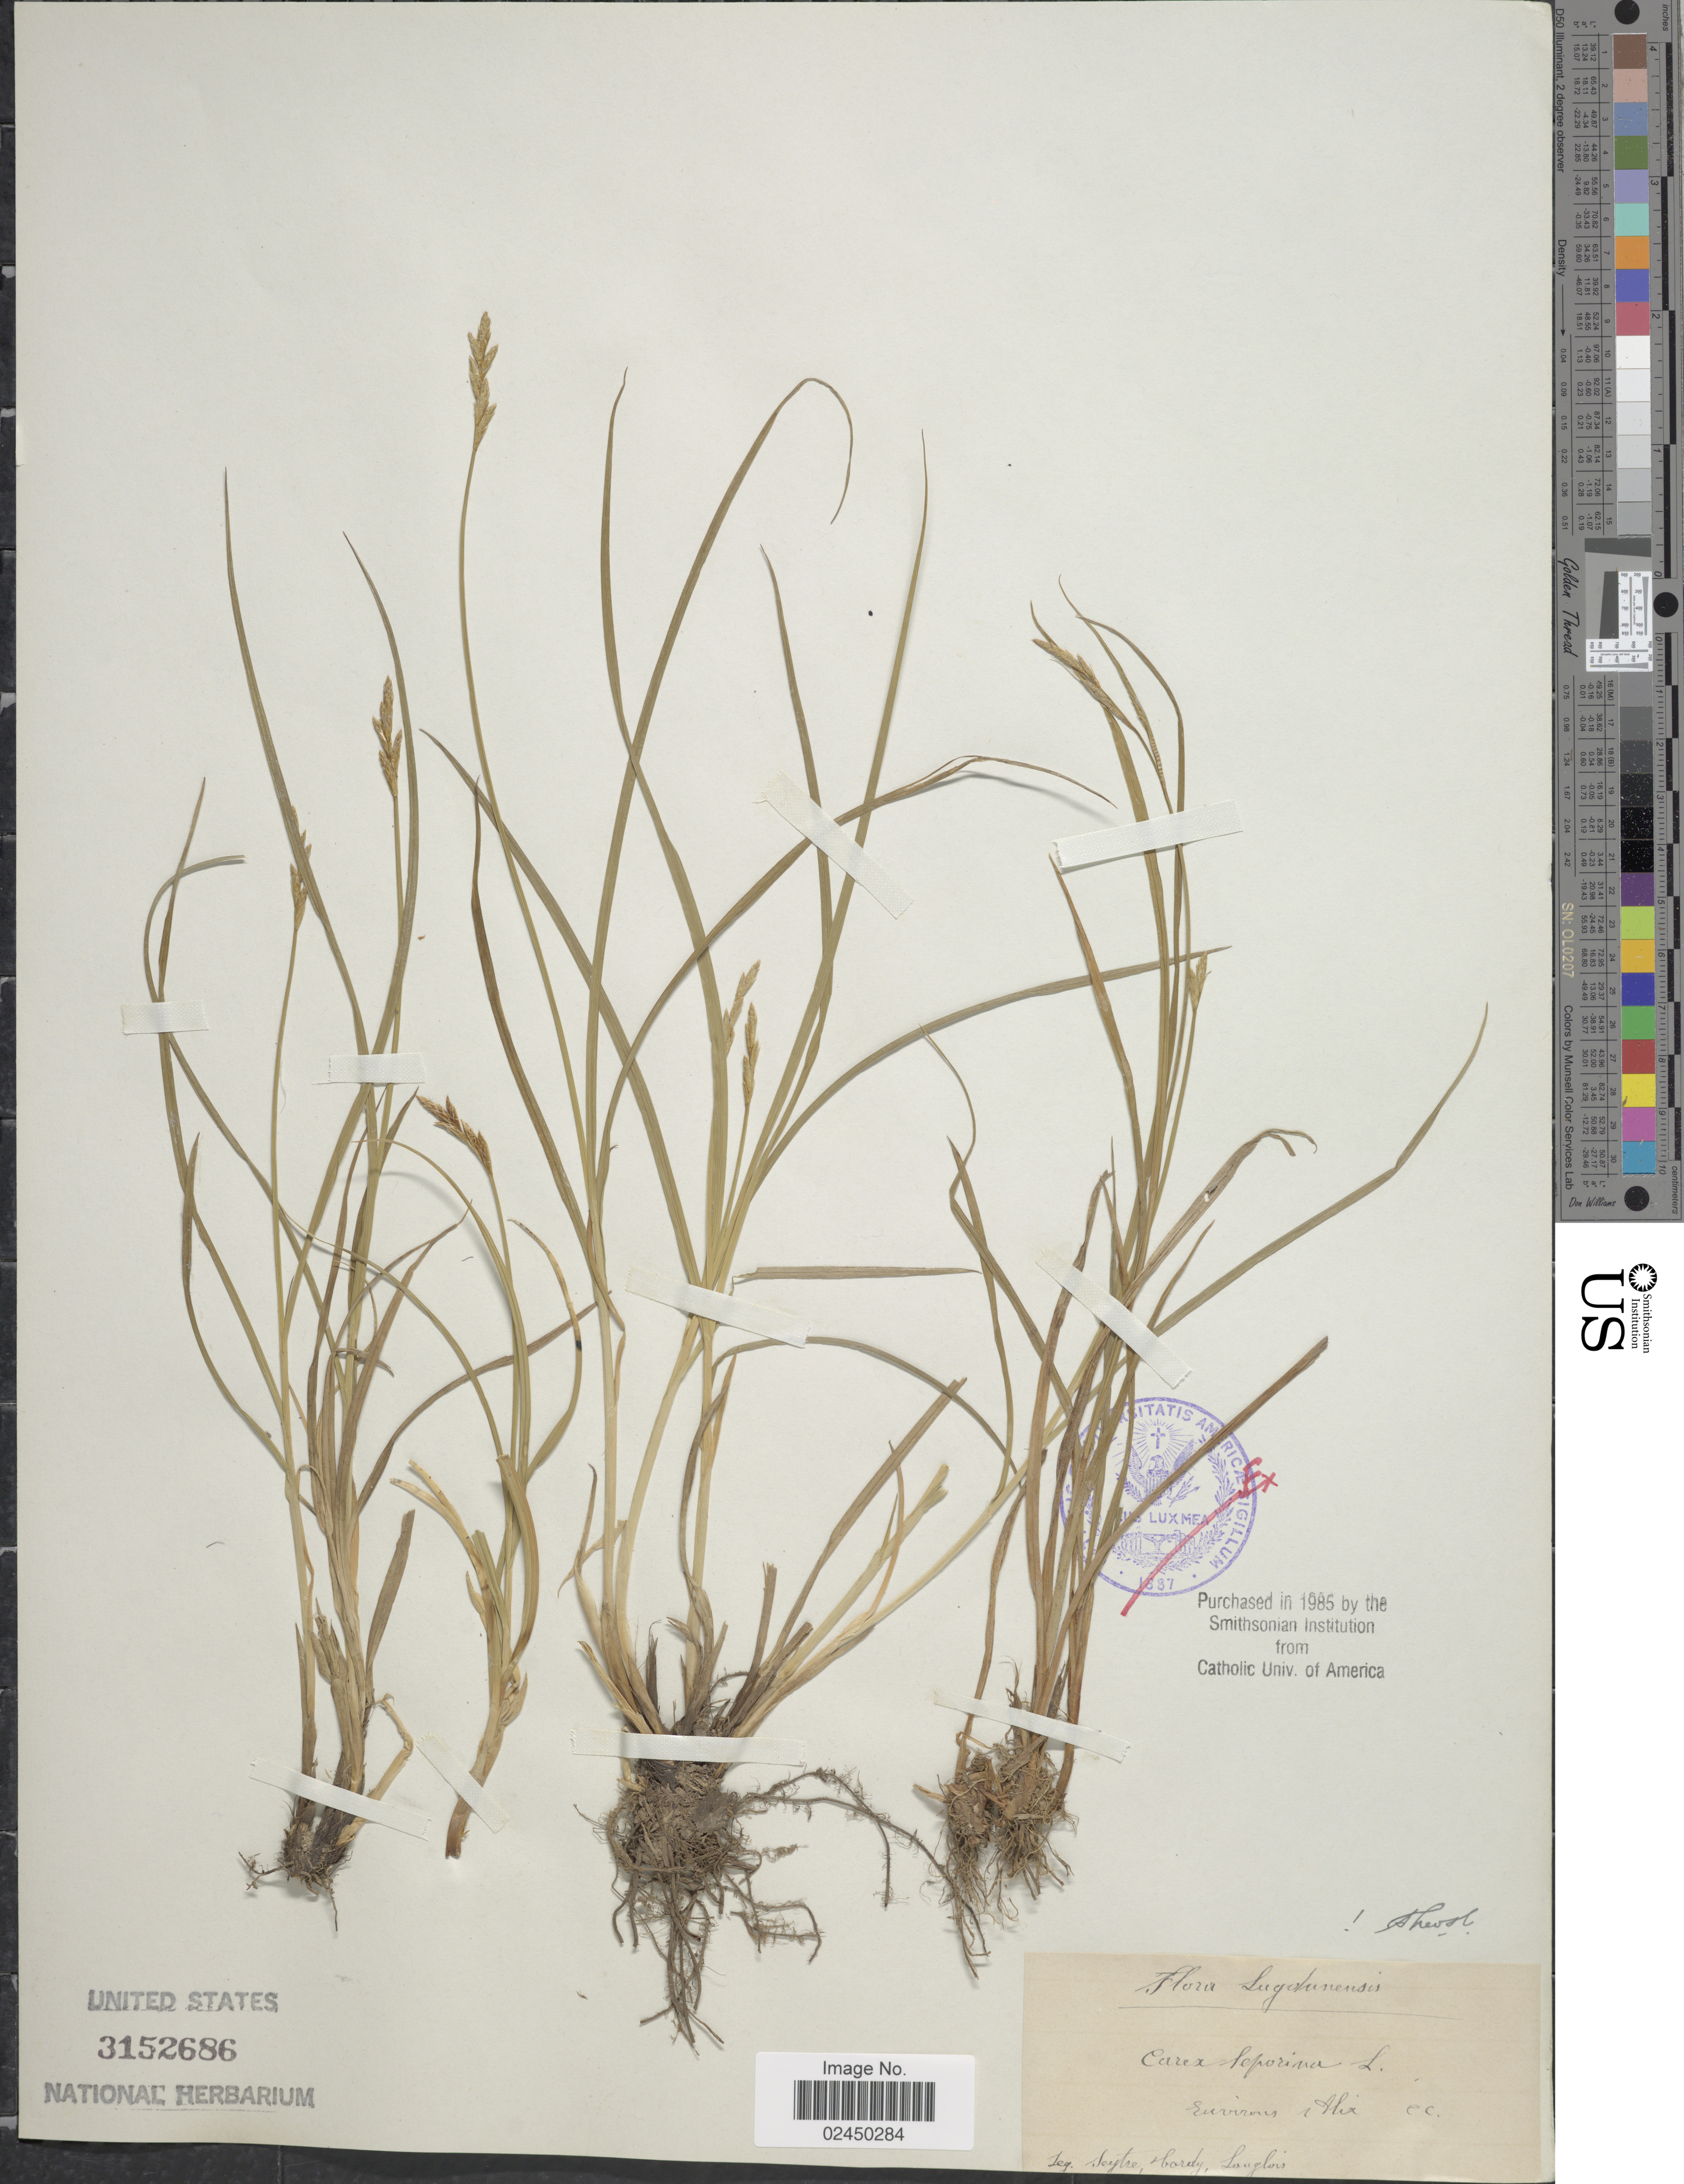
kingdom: Plantae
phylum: Tracheophyta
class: Liliopsida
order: Poales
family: Cyperaceae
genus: Carex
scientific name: Carex leporina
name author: L.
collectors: Seytre, -. Hardy & Langlois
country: France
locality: Lugolusensis, Environs Alix, c.c.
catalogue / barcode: US 3152686